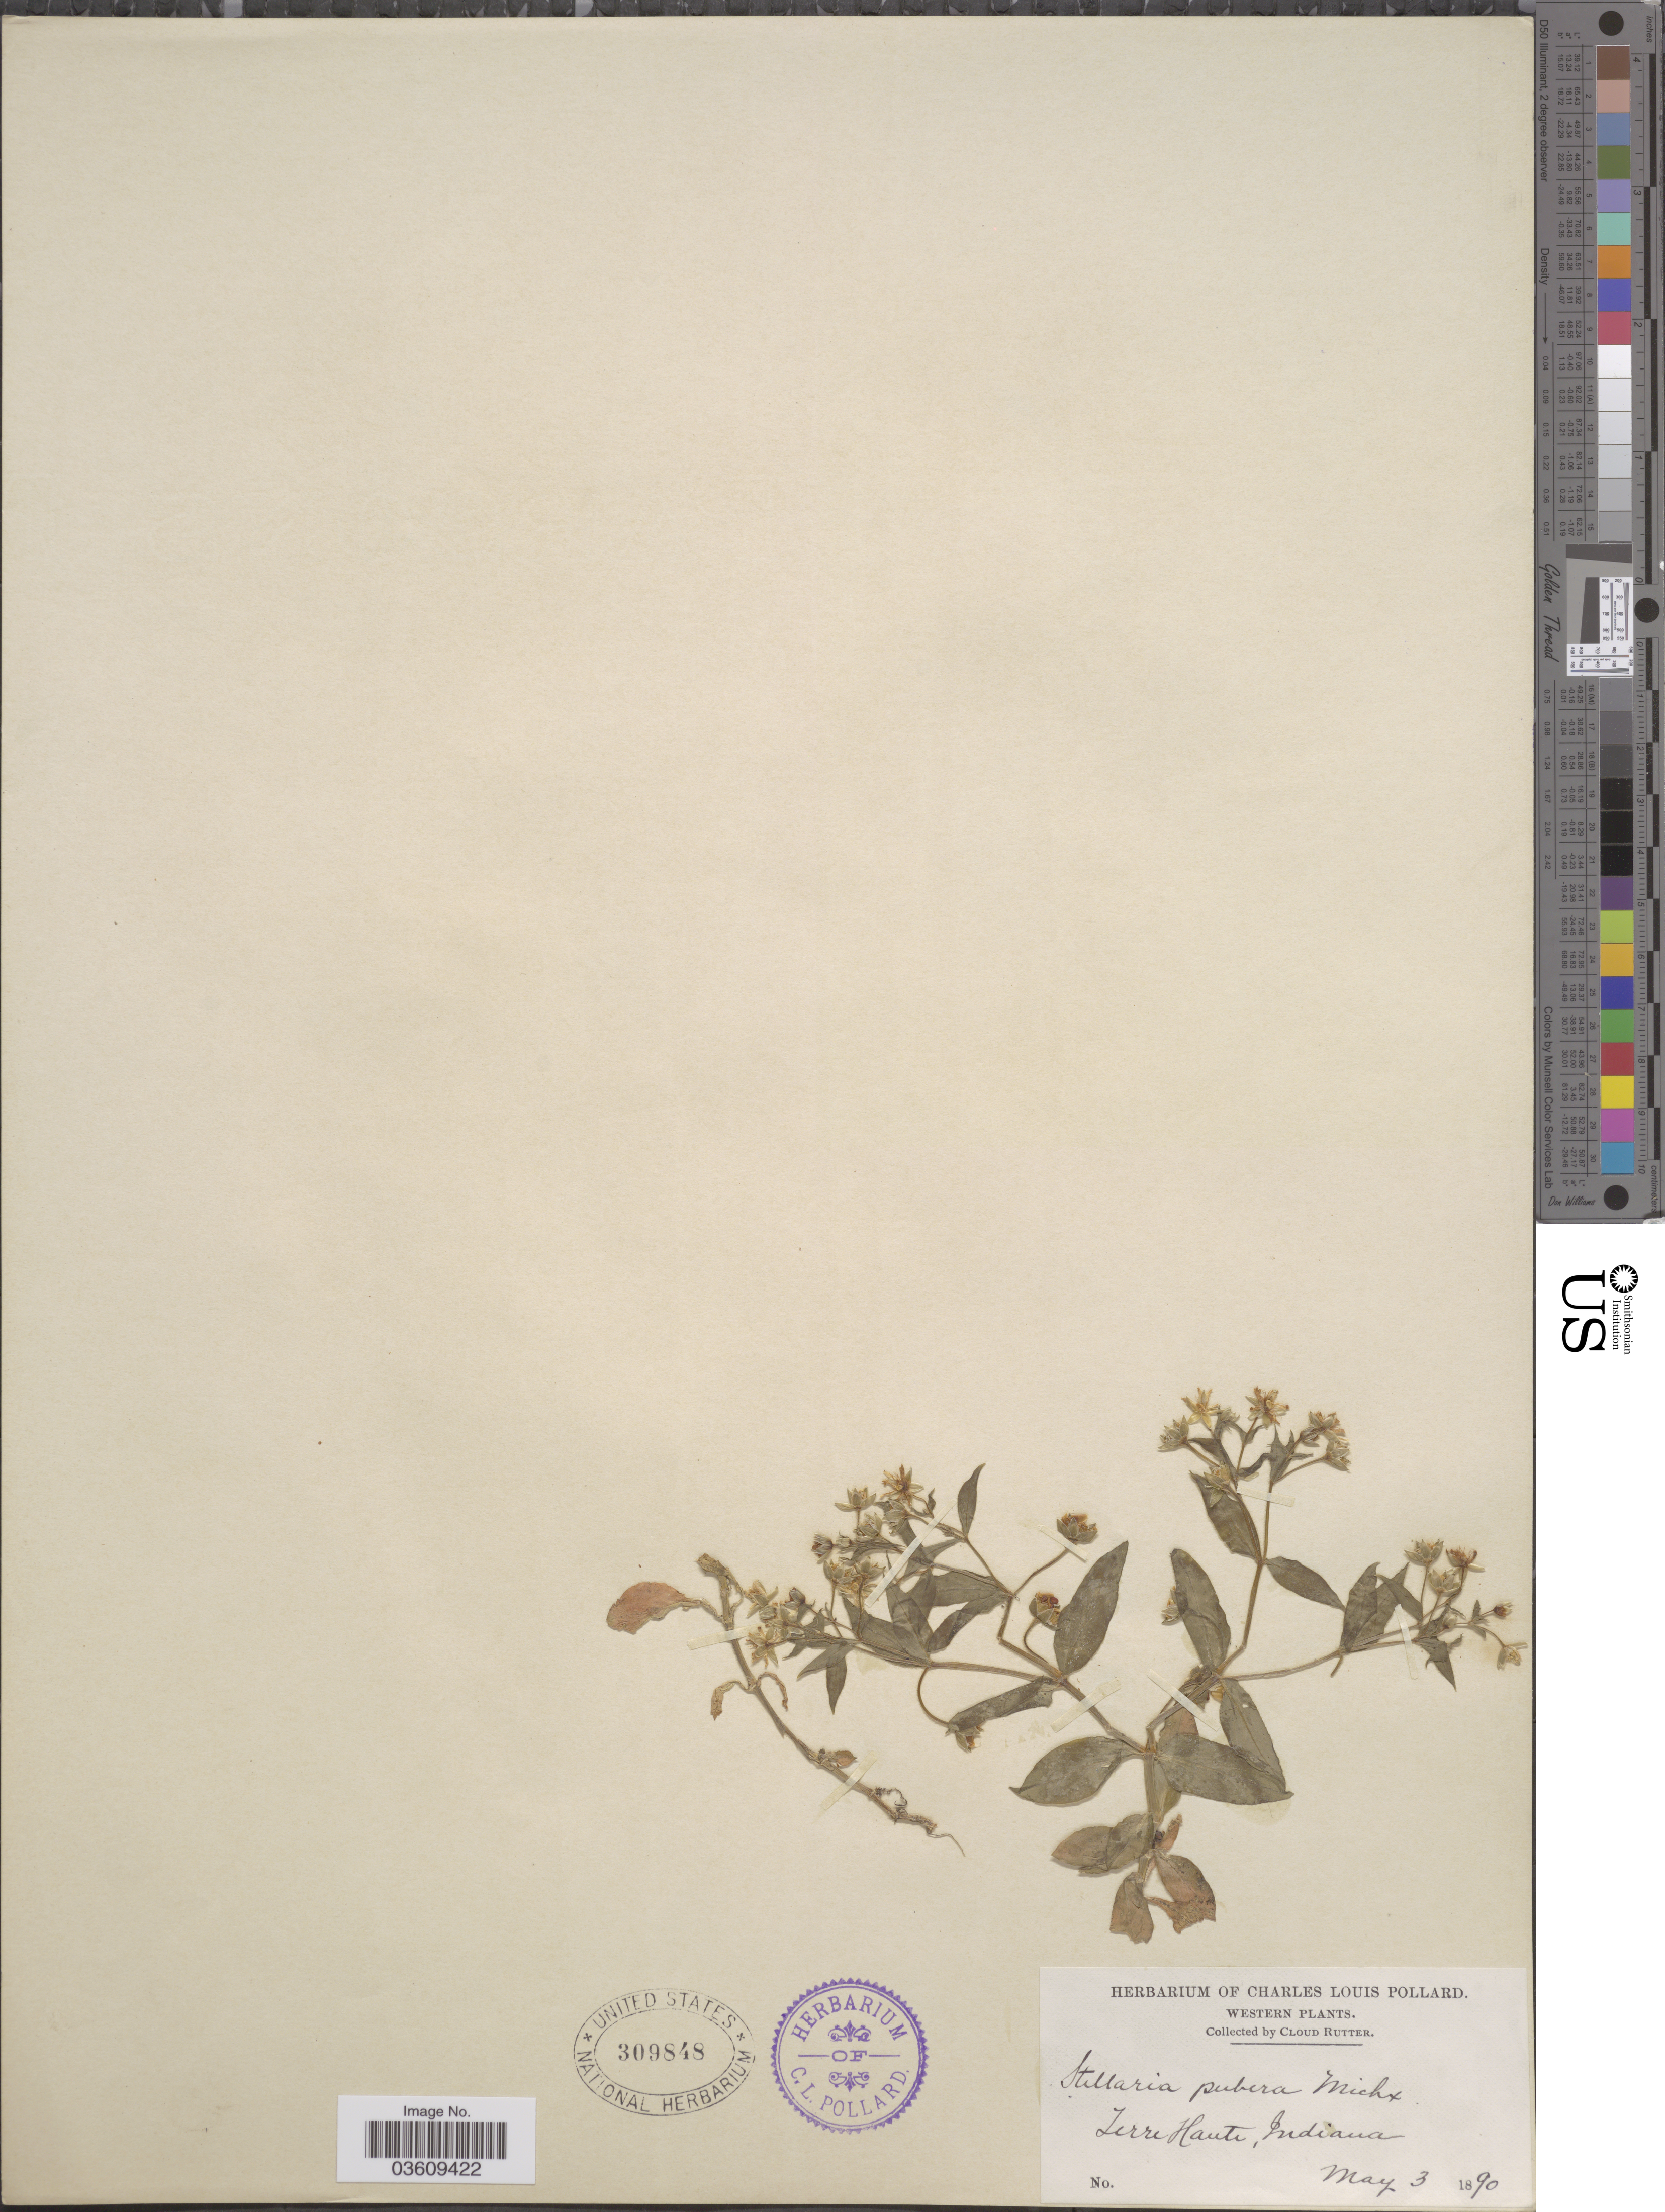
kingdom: Plantae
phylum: Tracheophyta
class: Magnoliopsida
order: Caryophyllales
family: Caryophyllaceae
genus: Stellaria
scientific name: Stellaria pubera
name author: Michx.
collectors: C. Rutter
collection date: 1890-05-03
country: United States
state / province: Indiana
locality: Western. Terre Haute.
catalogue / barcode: US 309848